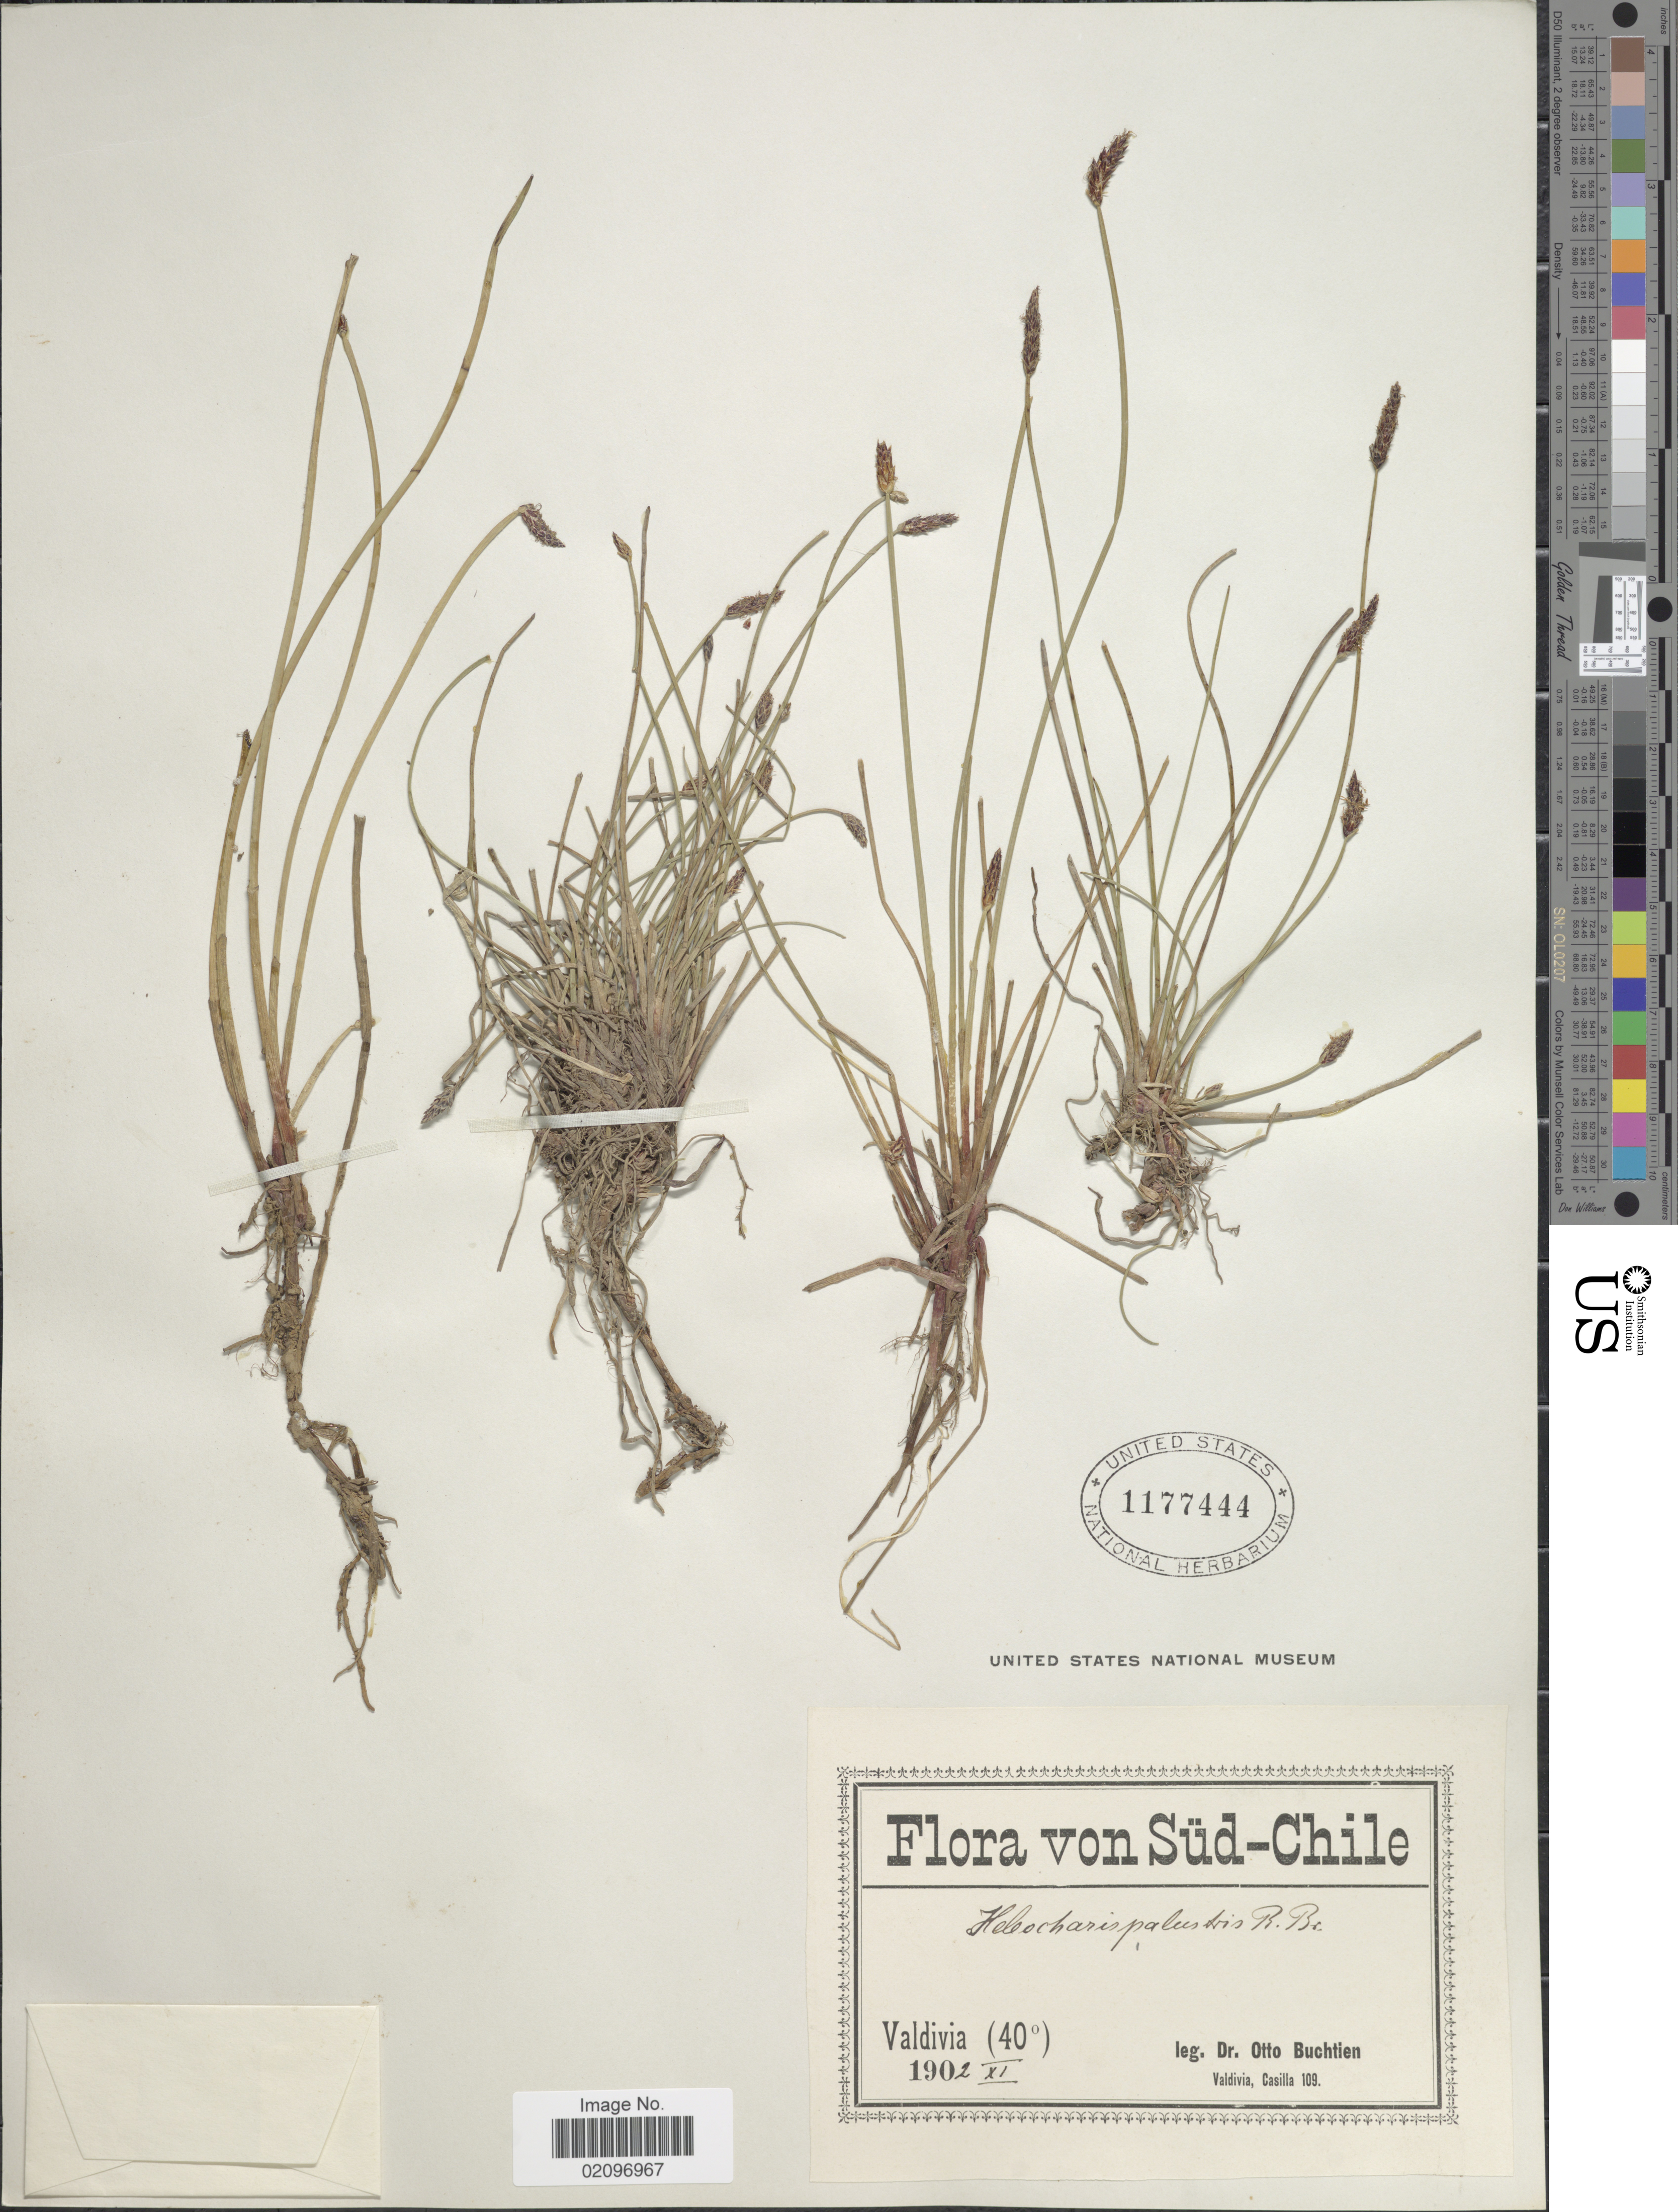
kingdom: Plantae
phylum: Tracheophyta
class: Liliopsida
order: Poales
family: Cyperaceae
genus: Eleocharis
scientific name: Eleocharis palustris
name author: (L.) Roem. & Schult.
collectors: O. Buchtien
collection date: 1902-11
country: Chile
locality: Sud-Chile. Valdivia.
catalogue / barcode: US 1177444